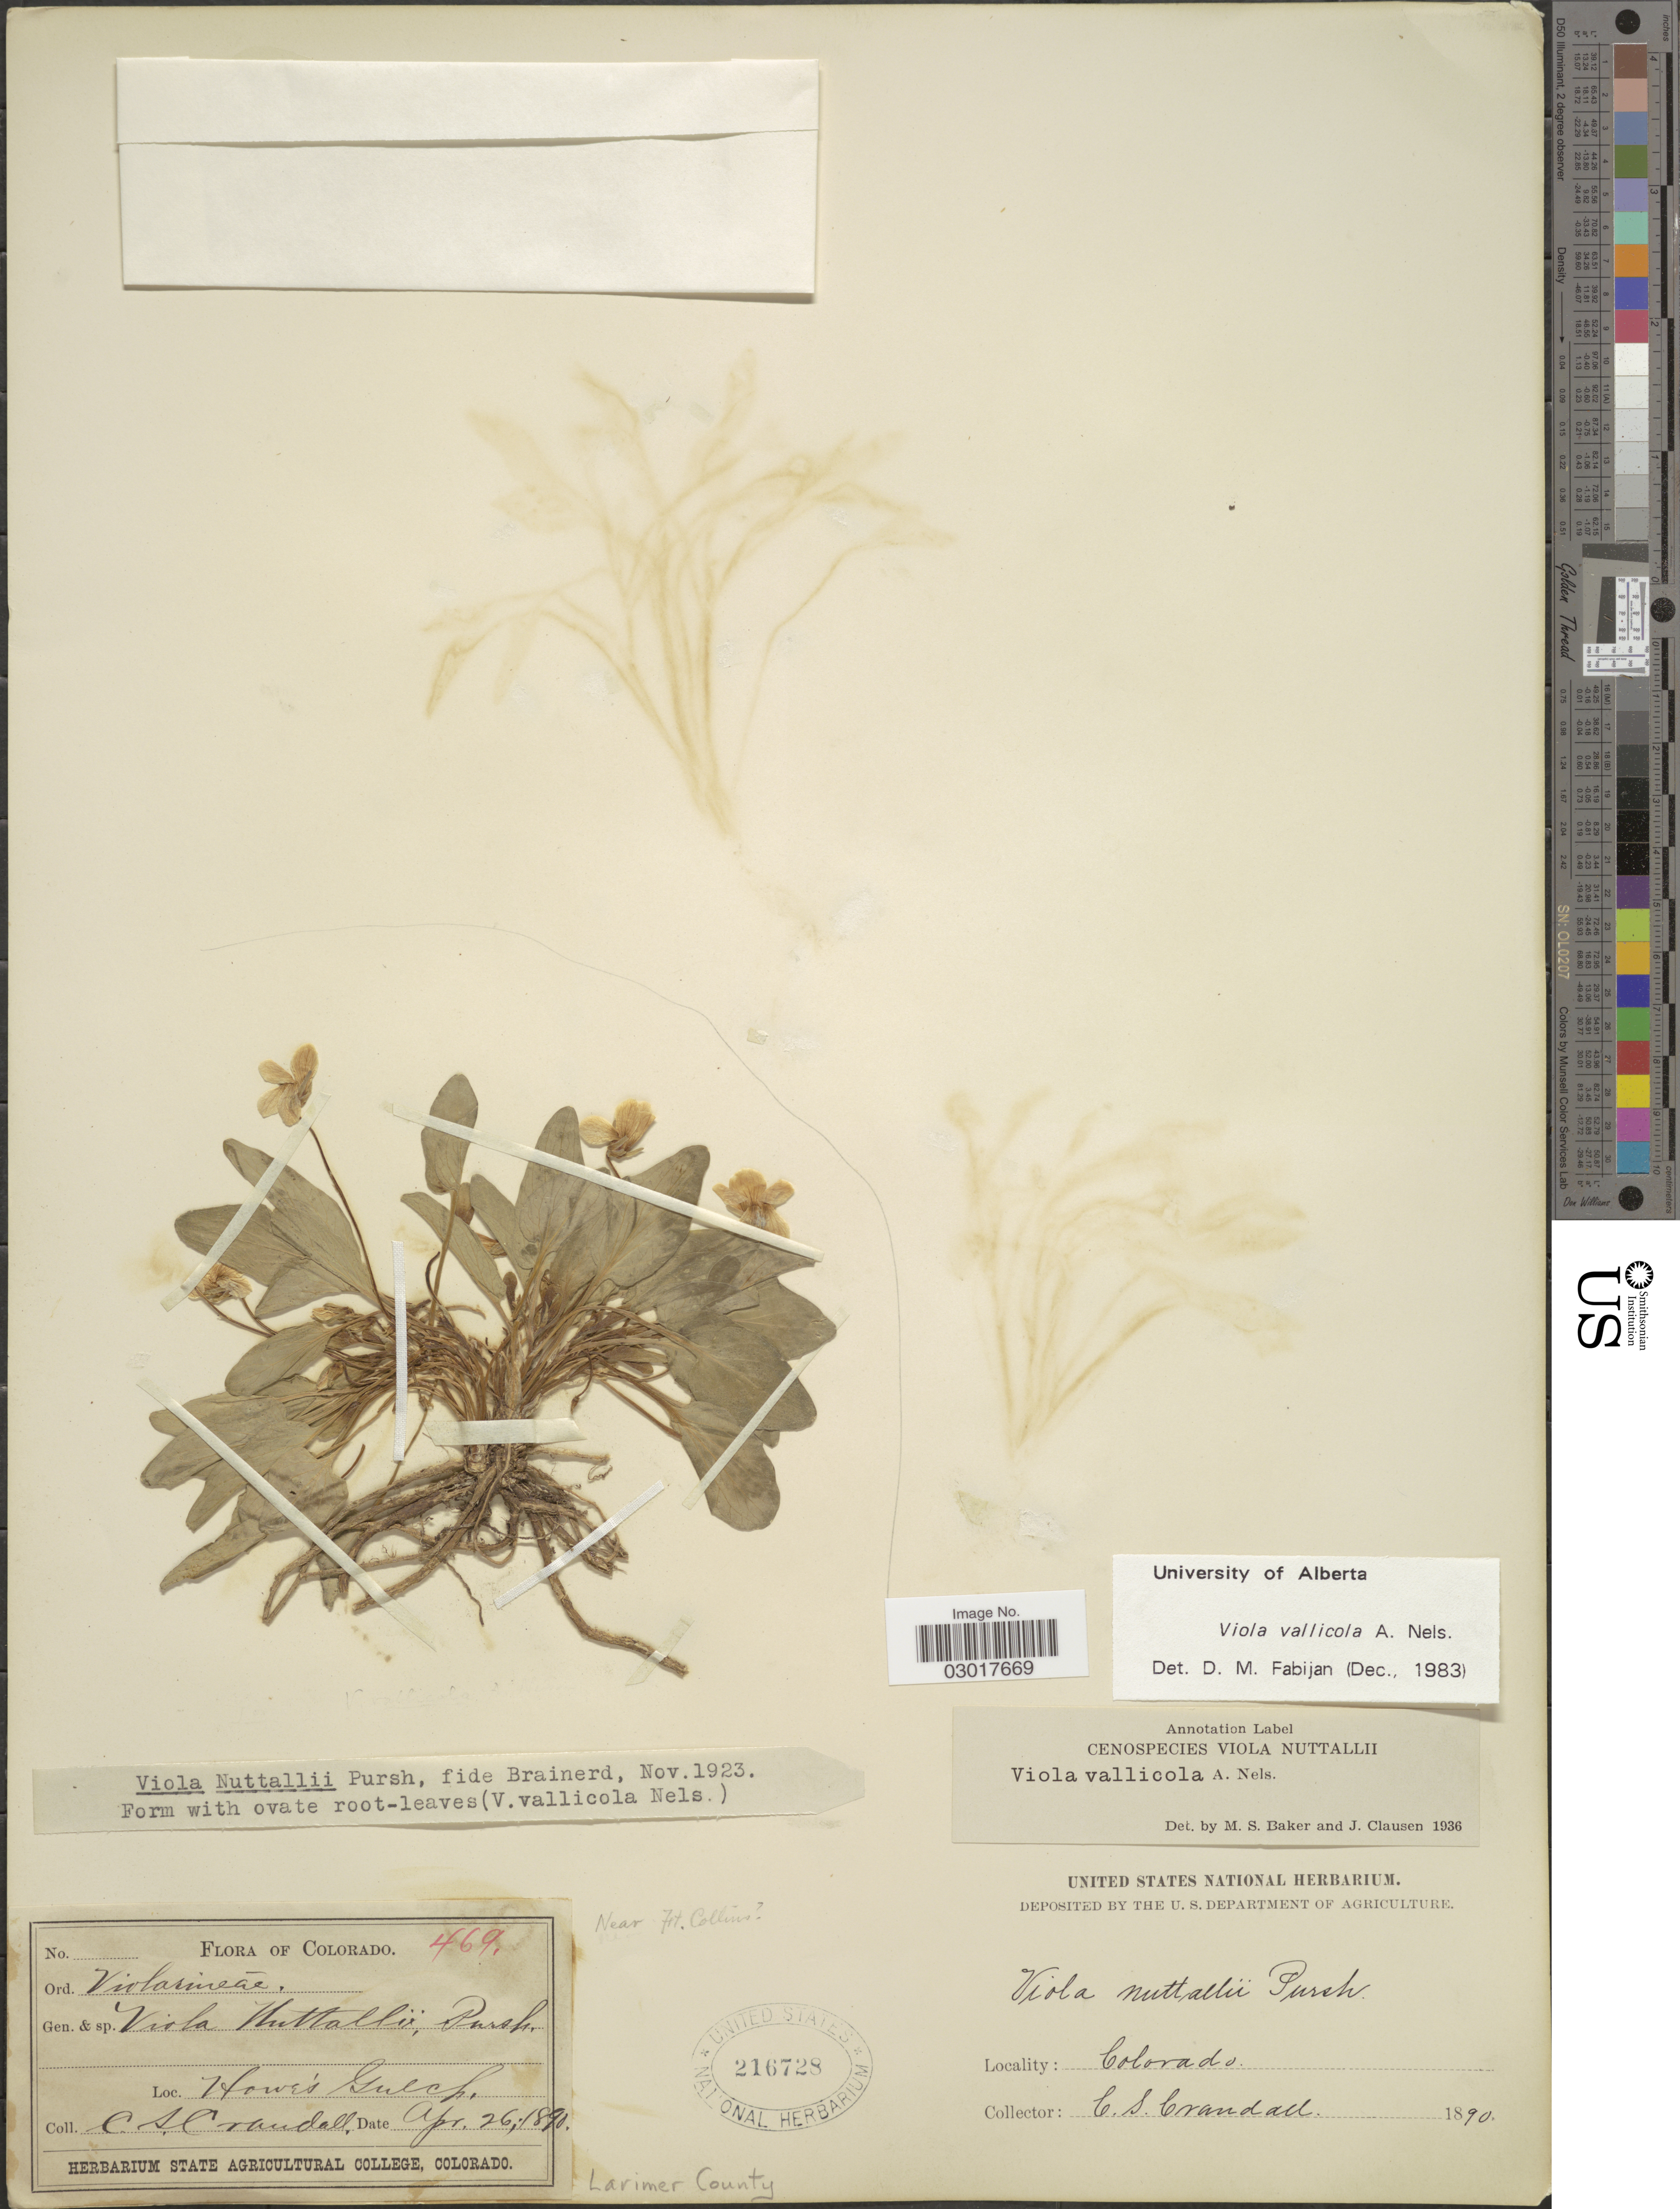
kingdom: Plantae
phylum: Tracheophyta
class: Magnoliopsida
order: Malpighiales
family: Violaceae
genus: Viola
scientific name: Viola vallicola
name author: A. Nelson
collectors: C. Crandall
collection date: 1890-04-26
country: United States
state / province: Colorado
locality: Howe's Gulch. Larimer County.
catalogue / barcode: US 216728